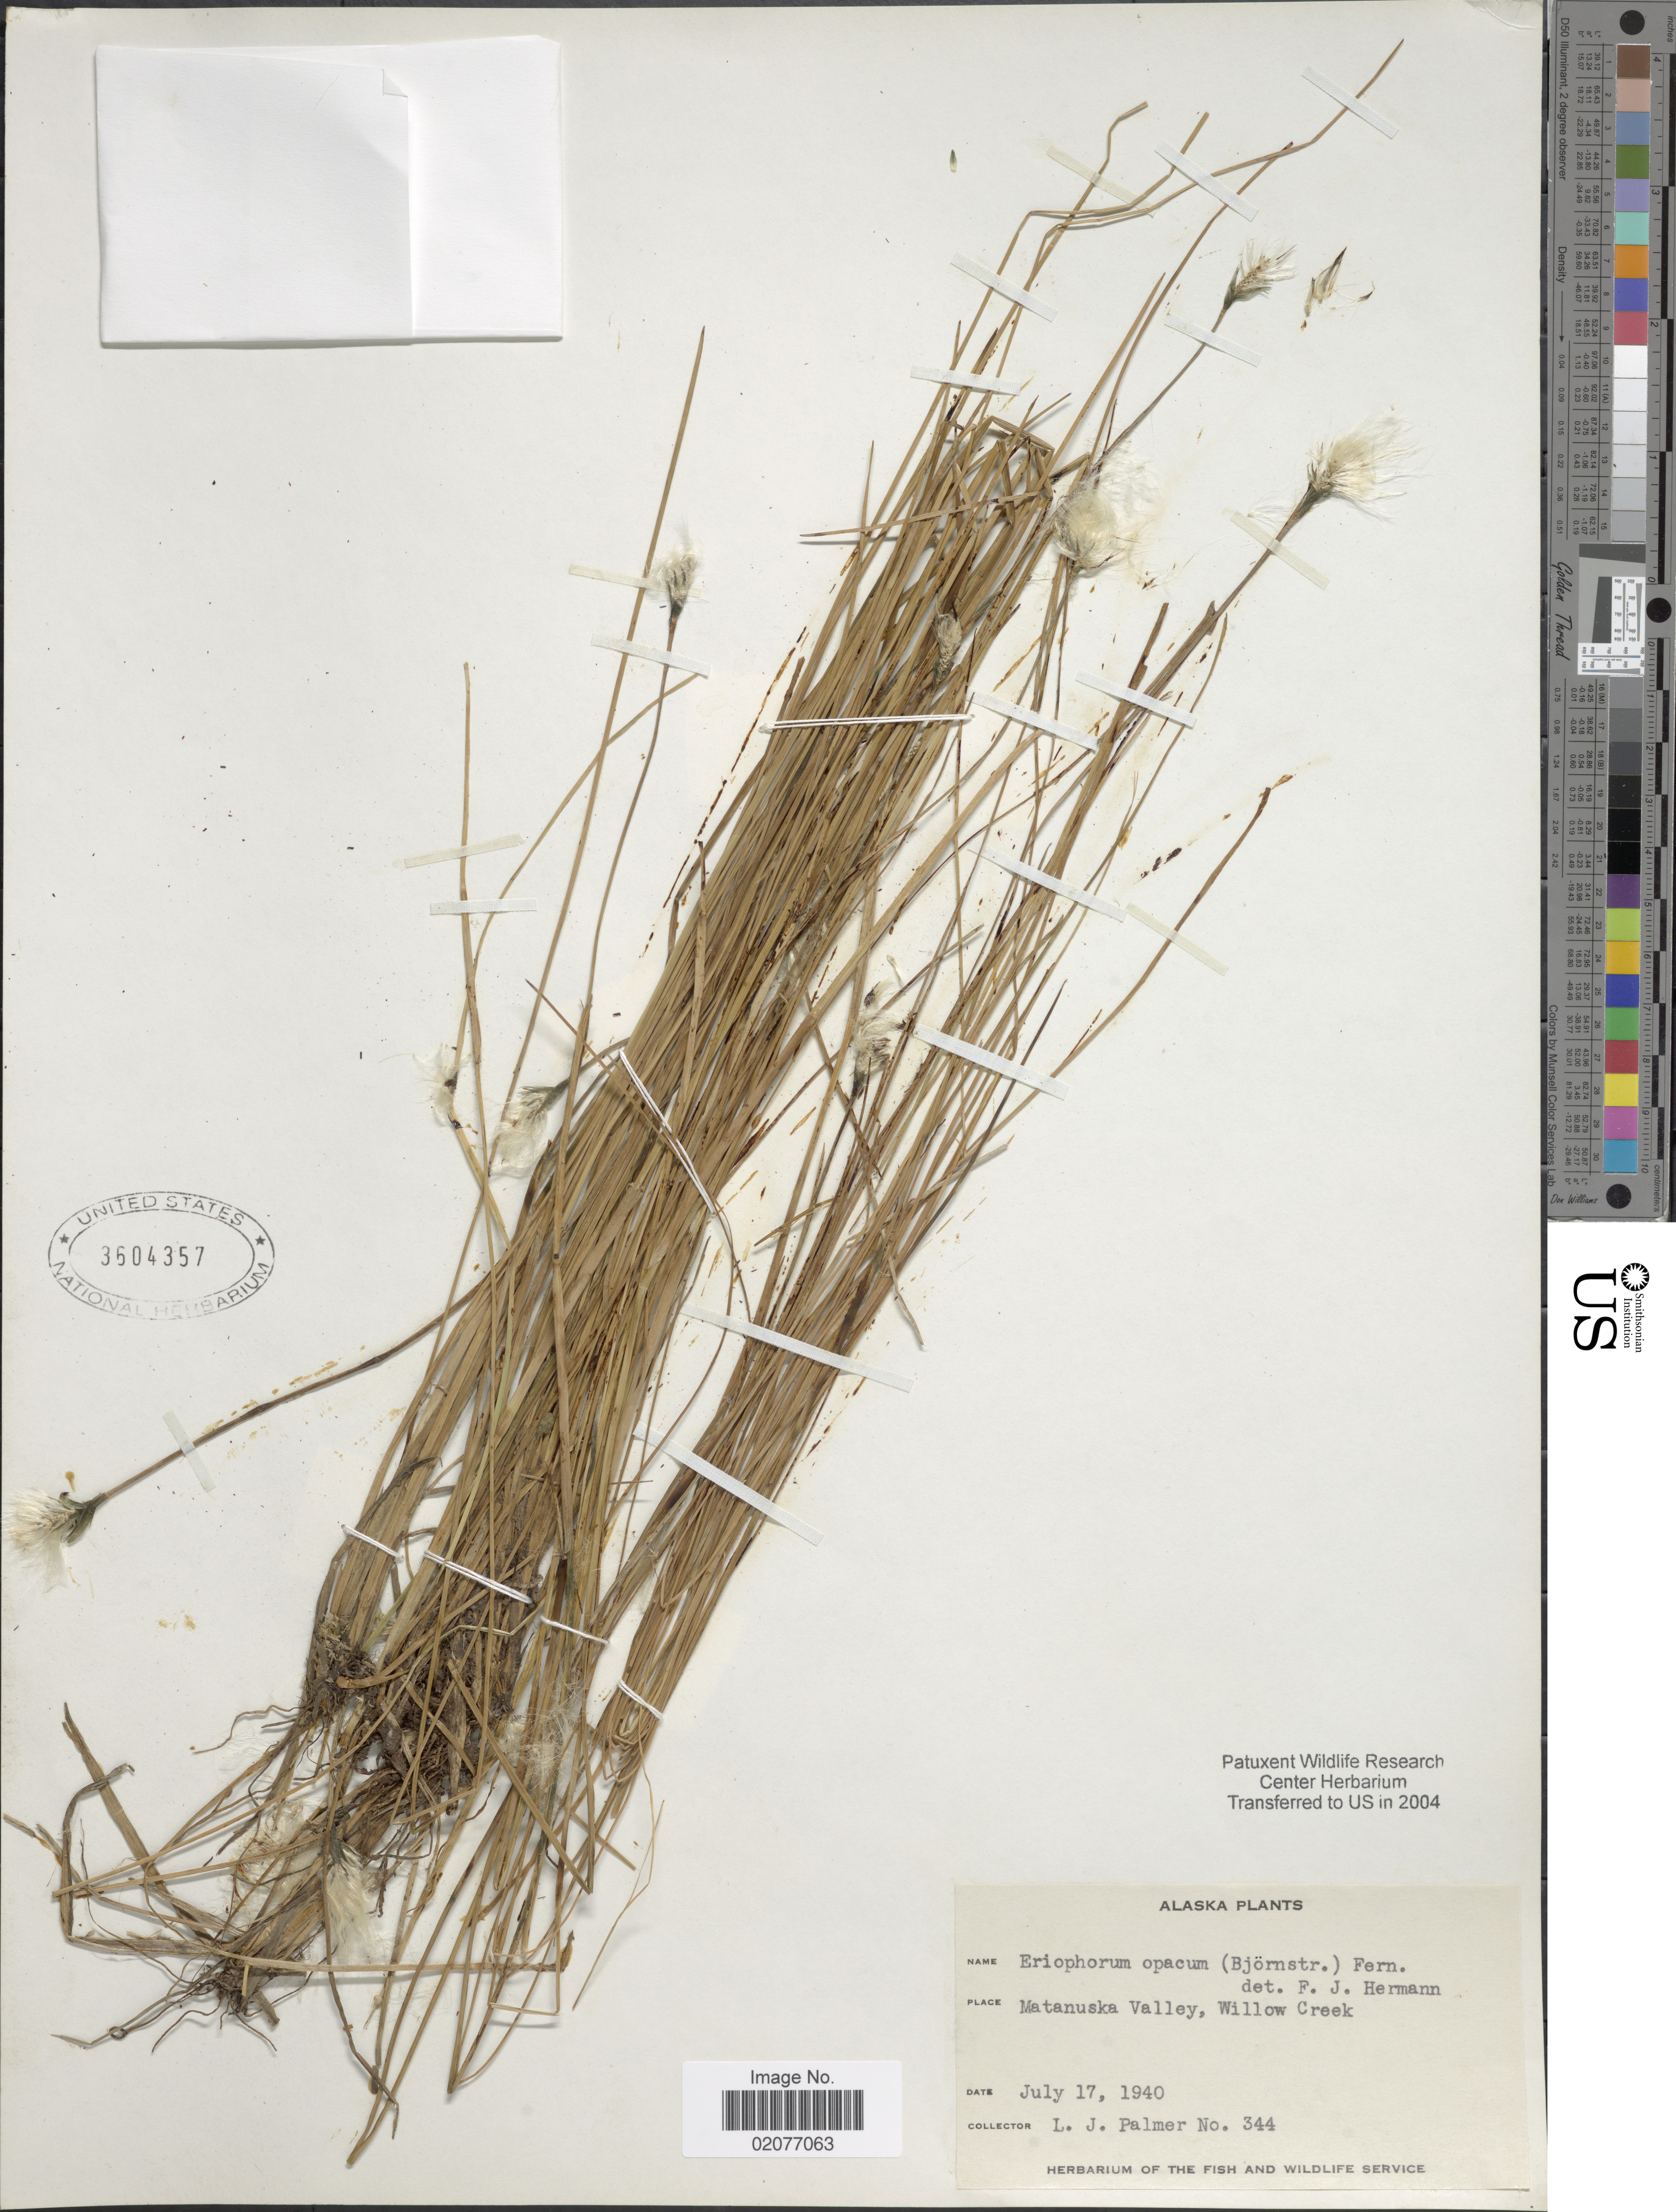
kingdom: Plantae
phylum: Tracheophyta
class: Liliopsida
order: Poales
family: Cyperaceae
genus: Eriophorum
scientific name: Eriophorum brachyantherum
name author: Trautv. & C.A. Mey.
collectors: L. J. Palmer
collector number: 344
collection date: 1940-07-17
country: United States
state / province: Alaska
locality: Matanuska Valley, Willow Creek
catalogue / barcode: US 3604357